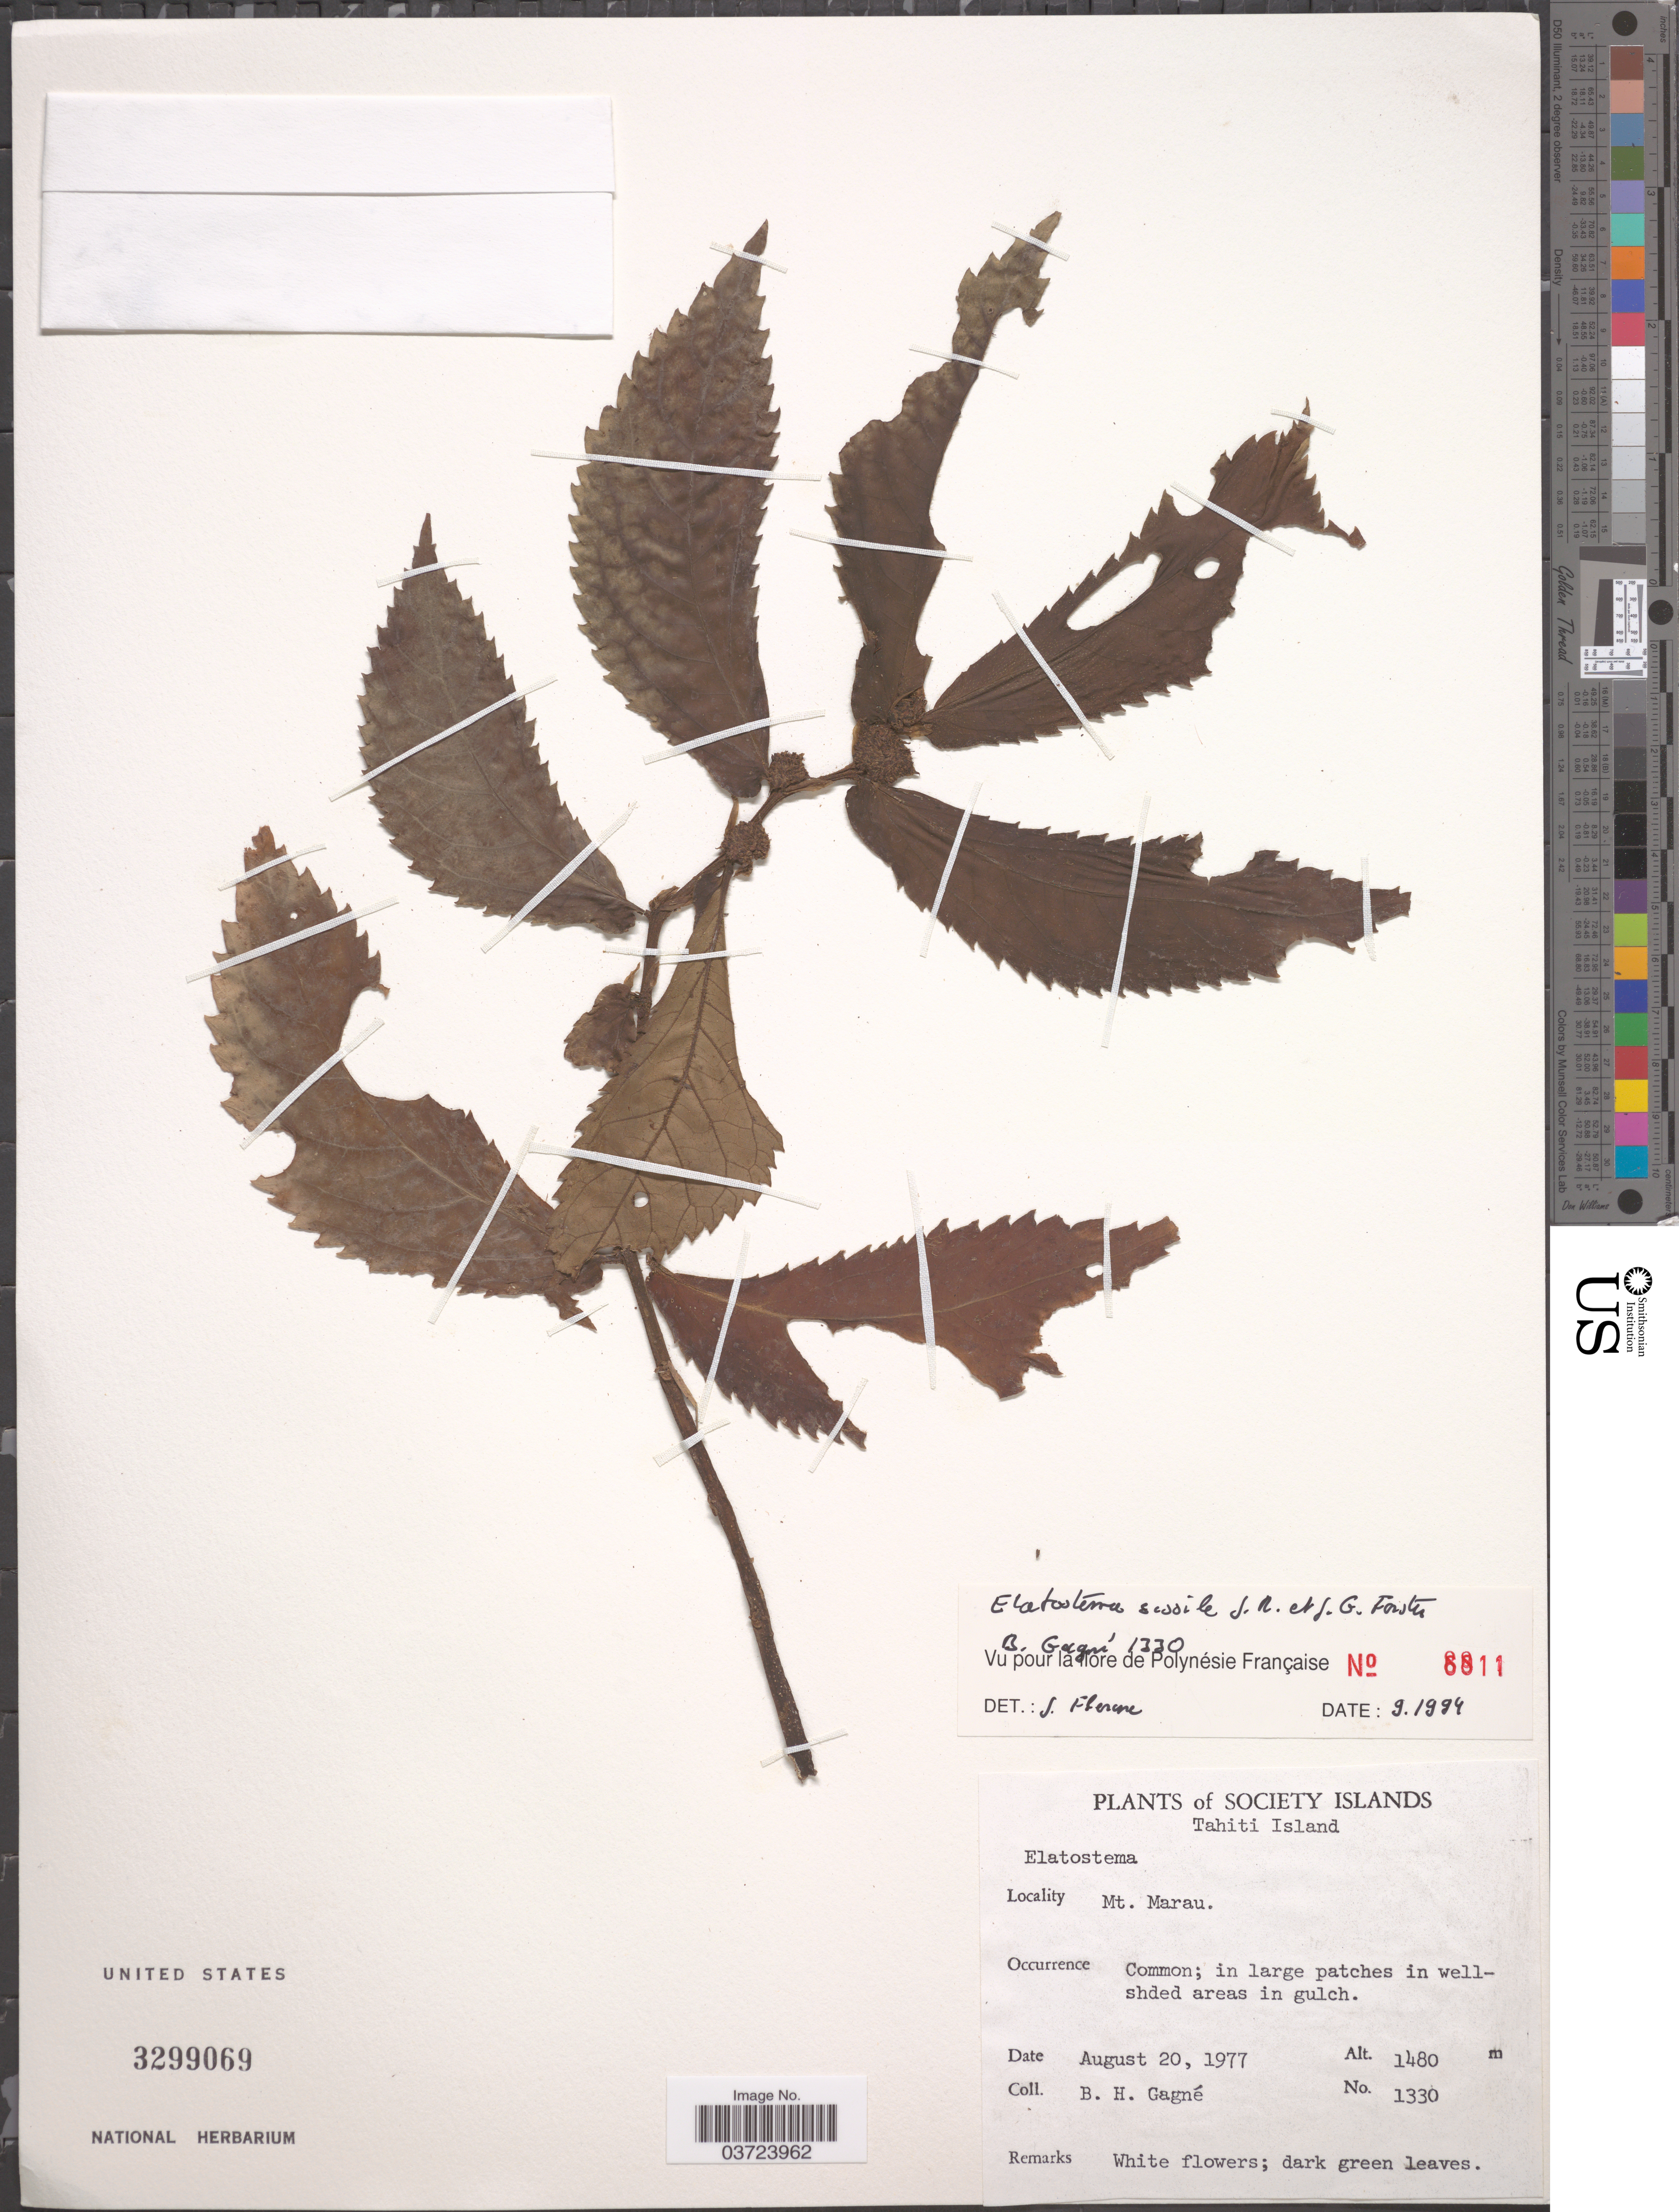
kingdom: Plantae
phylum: Tracheophyta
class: Magnoliopsida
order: Rosales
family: Urticaceae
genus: Elatostema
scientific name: Elatostema sessile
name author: J.R. Forst. & G. Forst.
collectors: B. H. Gagné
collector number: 1330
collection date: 1977-08-20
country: French Polynesia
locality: Society Islands. Tahiti Island. Mt. Marau.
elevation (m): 1480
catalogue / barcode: US 3299069